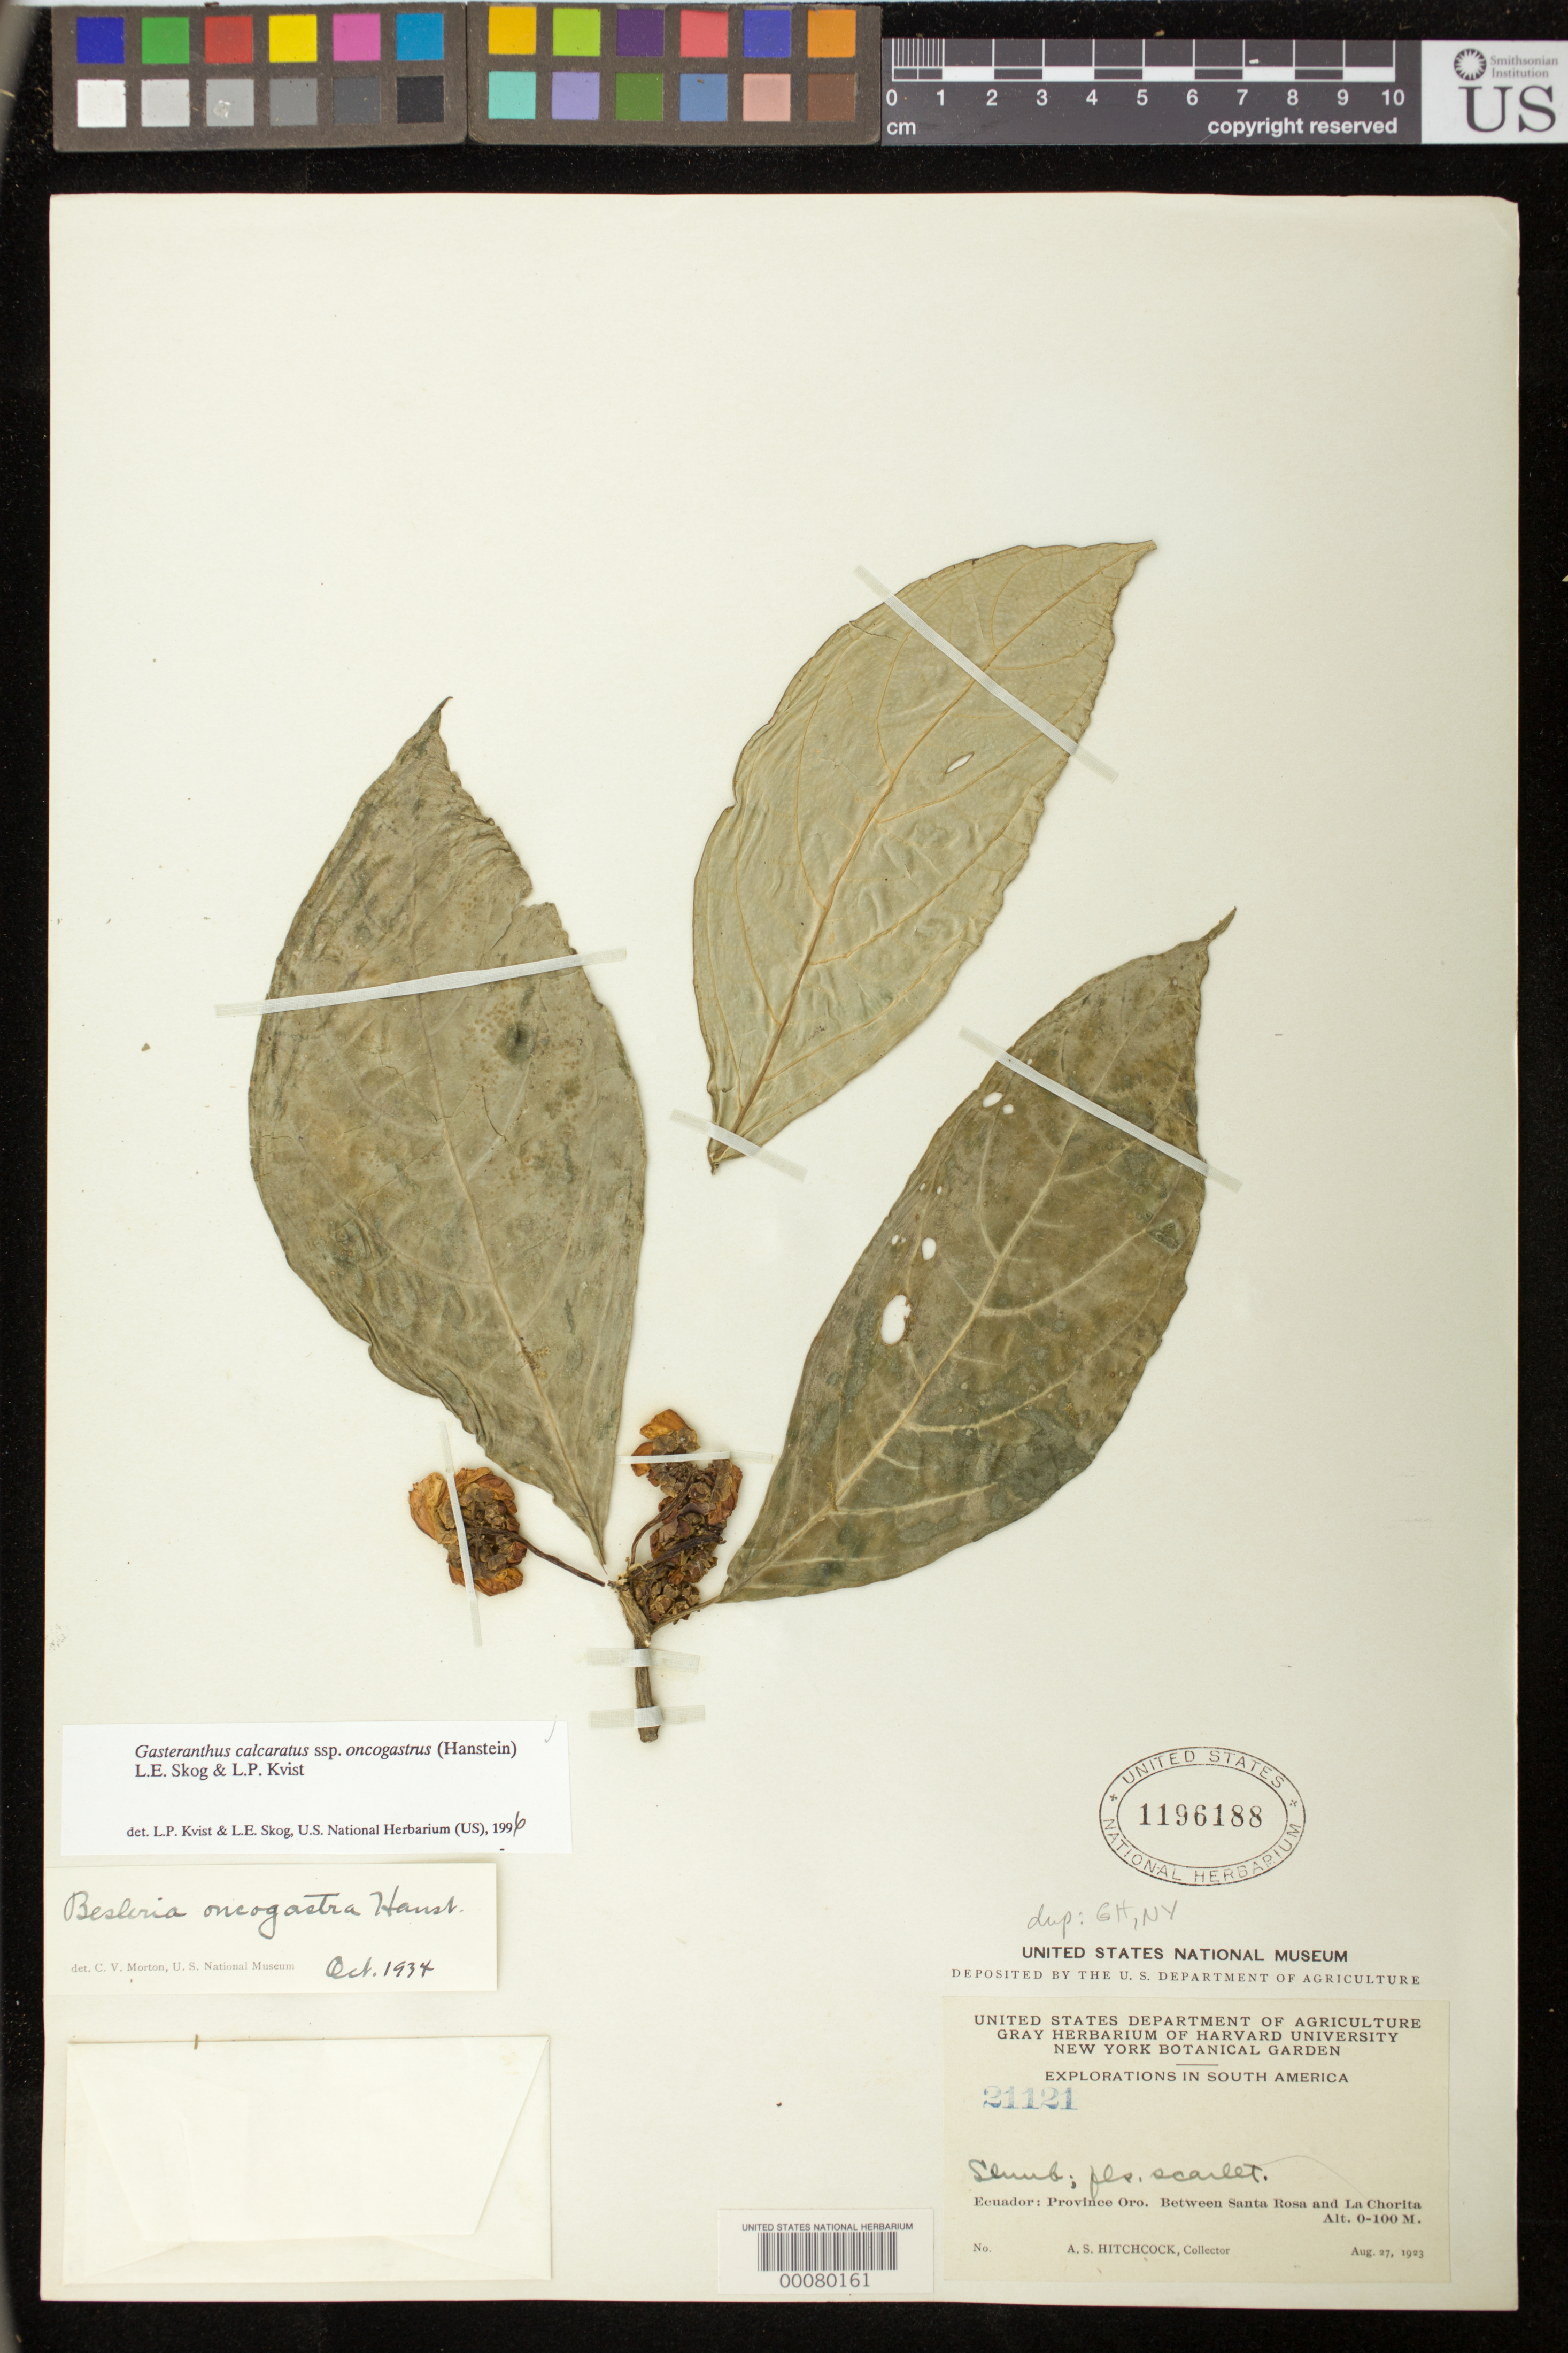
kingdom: Plantae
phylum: Tracheophyta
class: Magnoliopsida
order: Lamiales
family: Gesneriaceae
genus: Sinningia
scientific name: Sinningia incarnata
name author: (Aubl.) D.L. Denham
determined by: Skog, Laurence E.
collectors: A. S. Hitchcock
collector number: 21121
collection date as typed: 27 Aug 1923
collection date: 1923-08-27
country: Ecuador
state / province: El Oro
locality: Between Santa Rosa and La Chorita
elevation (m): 0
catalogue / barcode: US 1196188